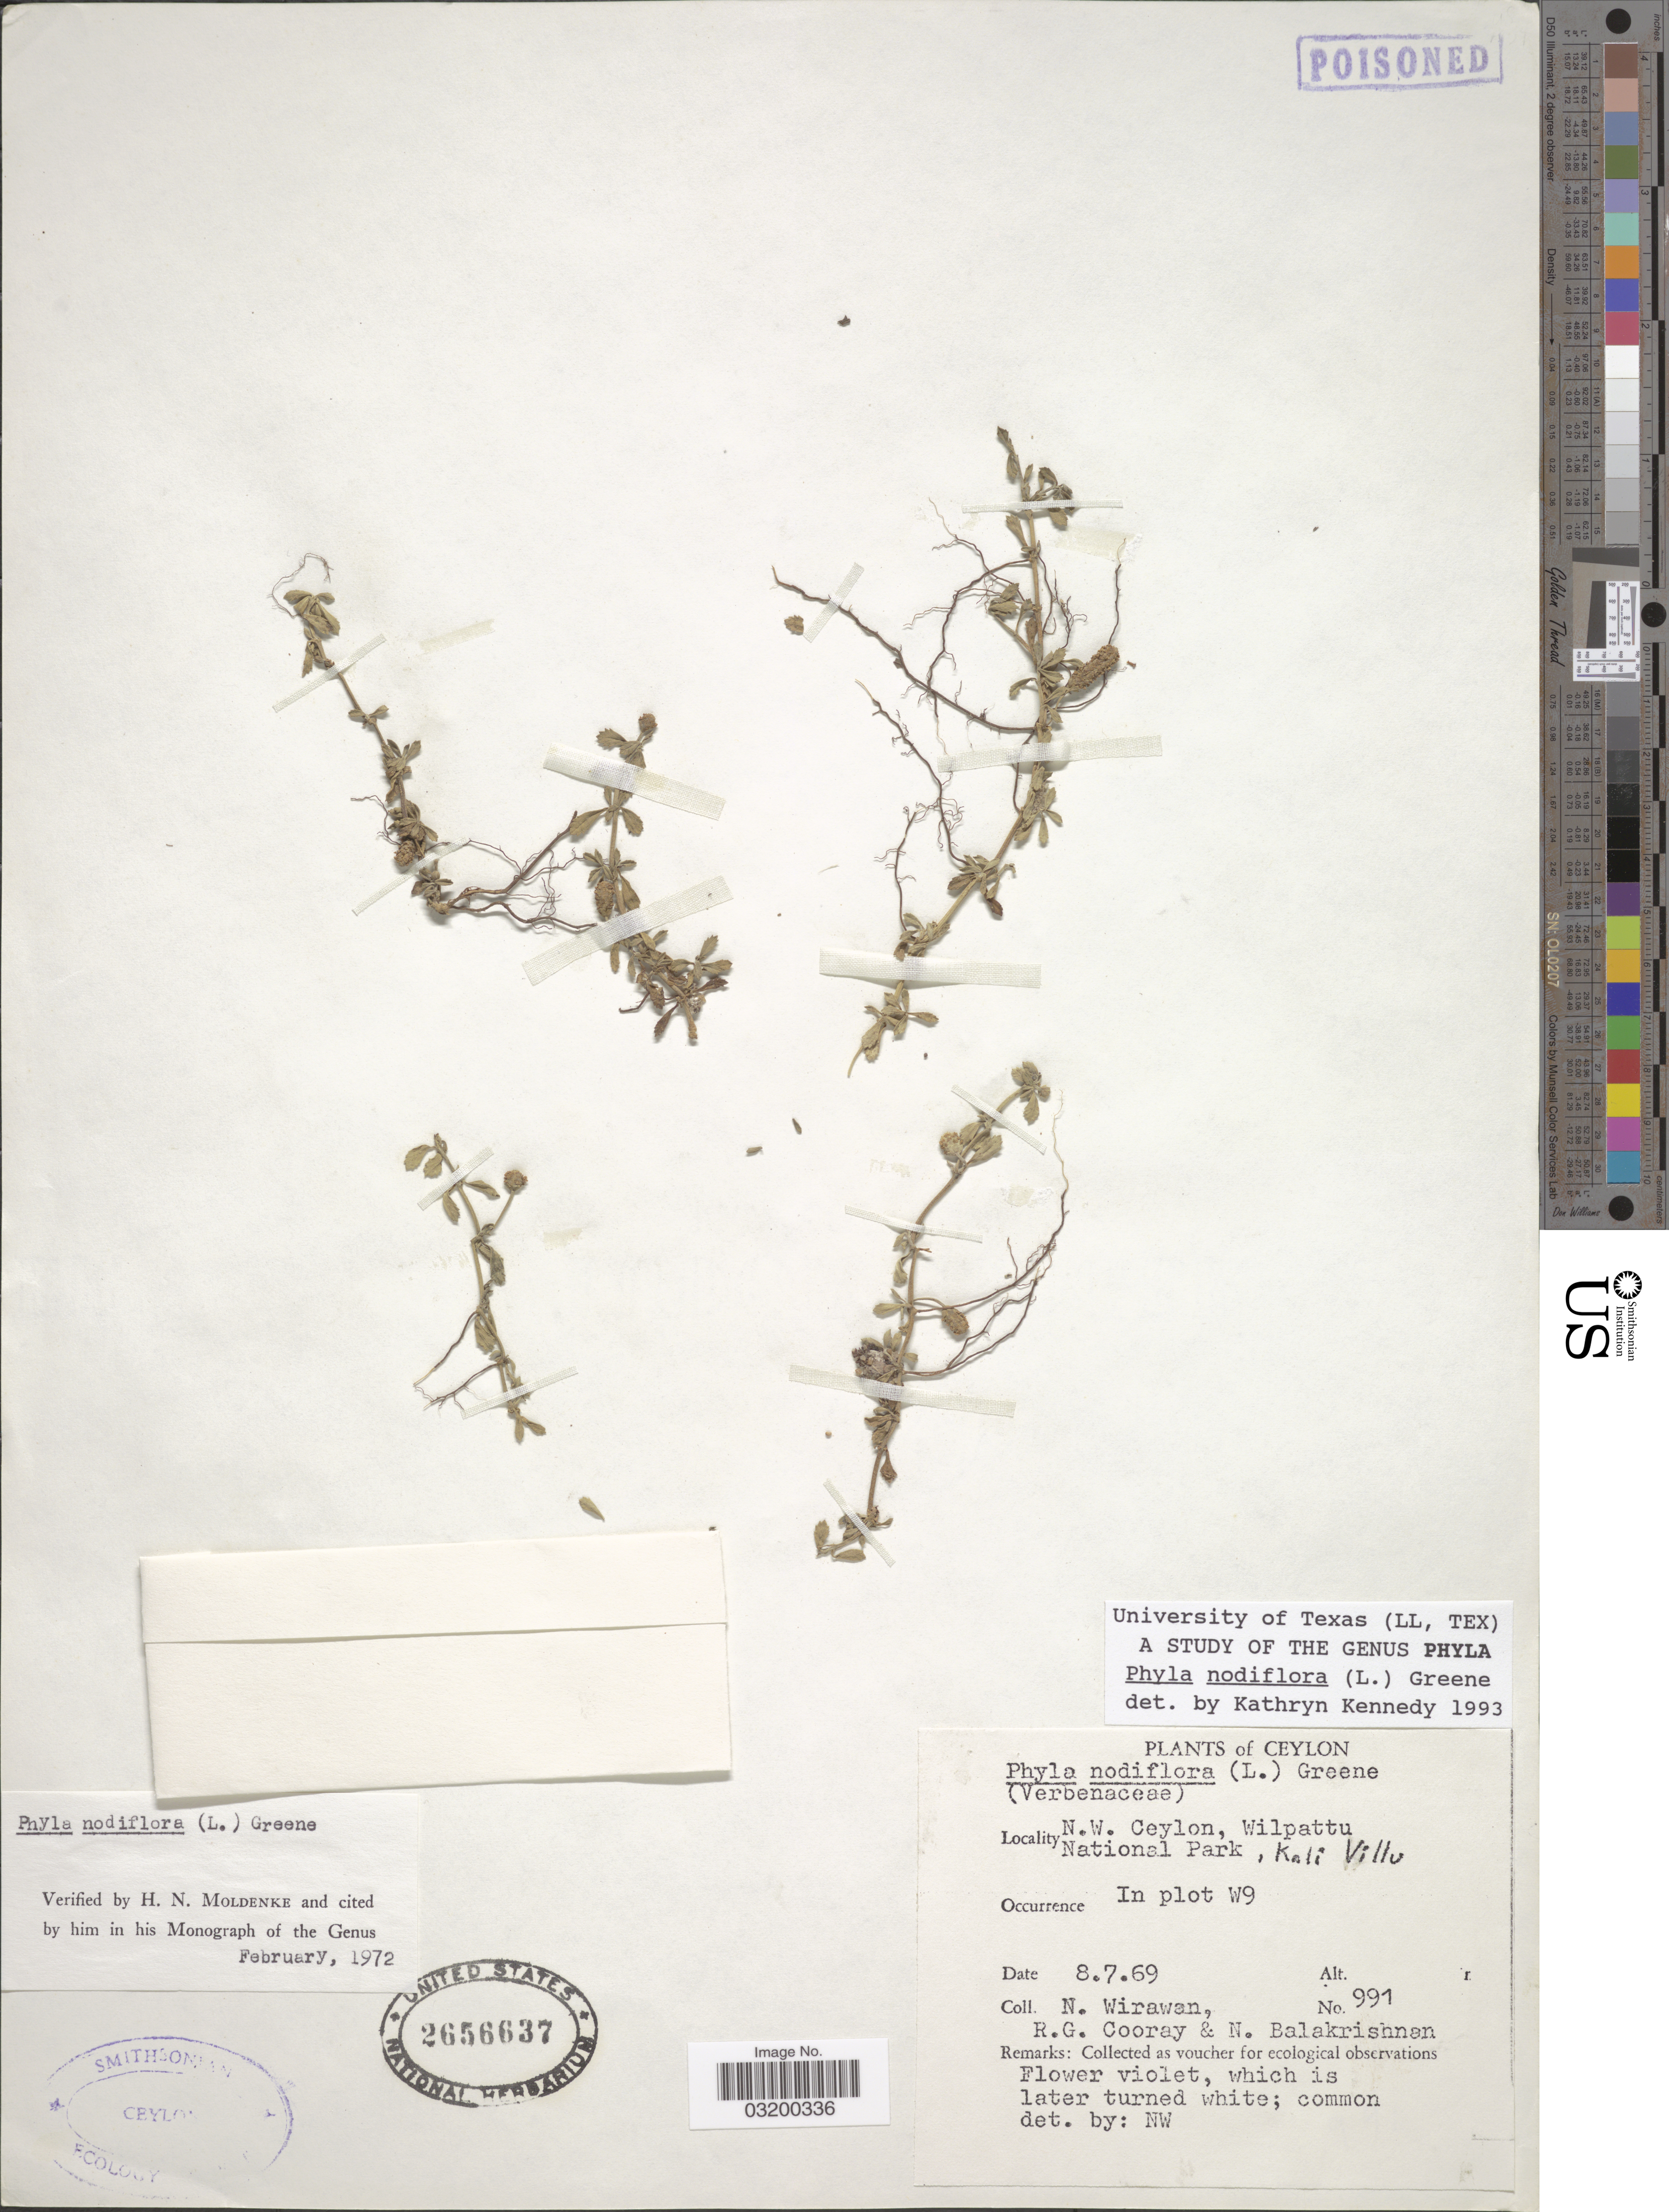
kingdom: Plantae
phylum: Tracheophyta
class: Magnoliopsida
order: Lamiales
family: Verbenaceae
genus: Phyla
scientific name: Phyla nodiflora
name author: (L.) Greene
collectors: N. Wirawan, R. Cooray & N. Balakrishnan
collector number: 991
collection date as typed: Transcribed d/m/y: 8/7/69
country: Sri Lanka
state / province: North Western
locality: Ceylon. N.W. Ceylon, Wilpattu National Park, Kali Villu. In plot W9.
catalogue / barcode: US 2656637